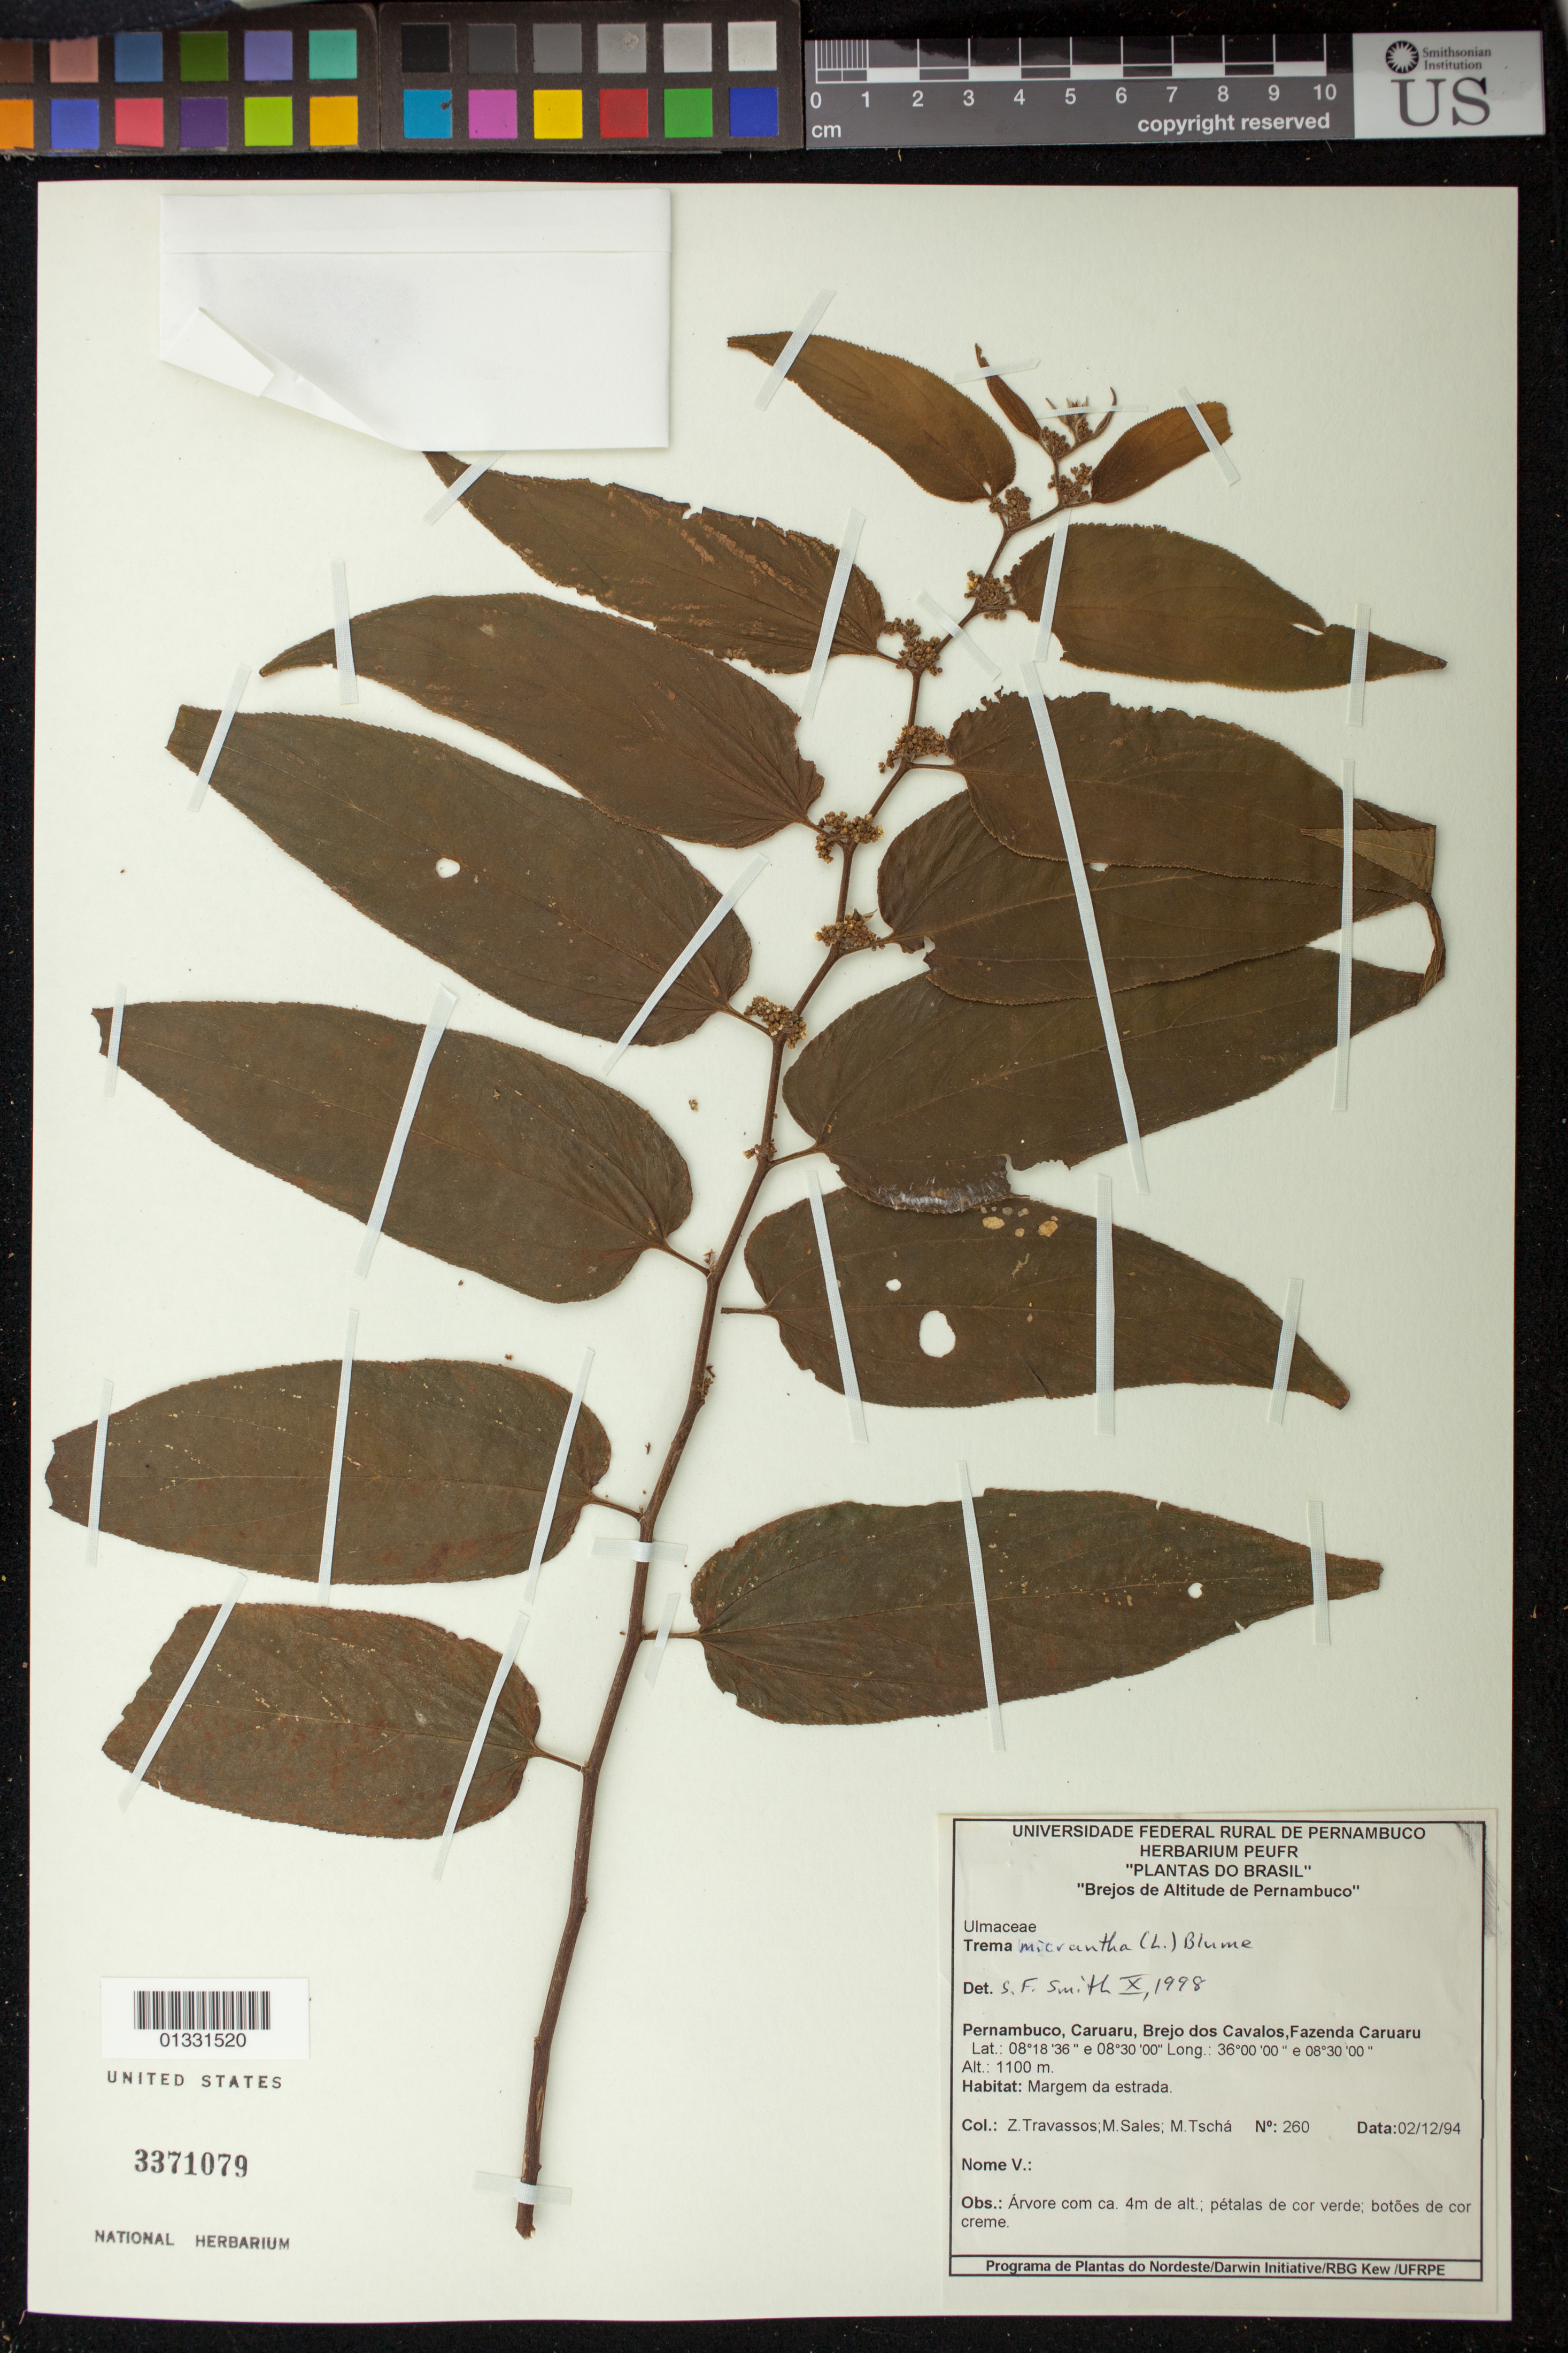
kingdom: Plantae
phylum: Tracheophyta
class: Magnoliopsida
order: Rosales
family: Cannabaceae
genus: Trema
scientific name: Trema micranthum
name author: (L.) Blume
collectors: Z. Travassos, M. Sales & M. Tscha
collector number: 260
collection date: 1994-12-02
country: Brazil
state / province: Pernambuco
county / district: Caruaru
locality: Brejo dos Cavalos, Fazenda Caruaru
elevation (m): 1100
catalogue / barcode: US 3371079